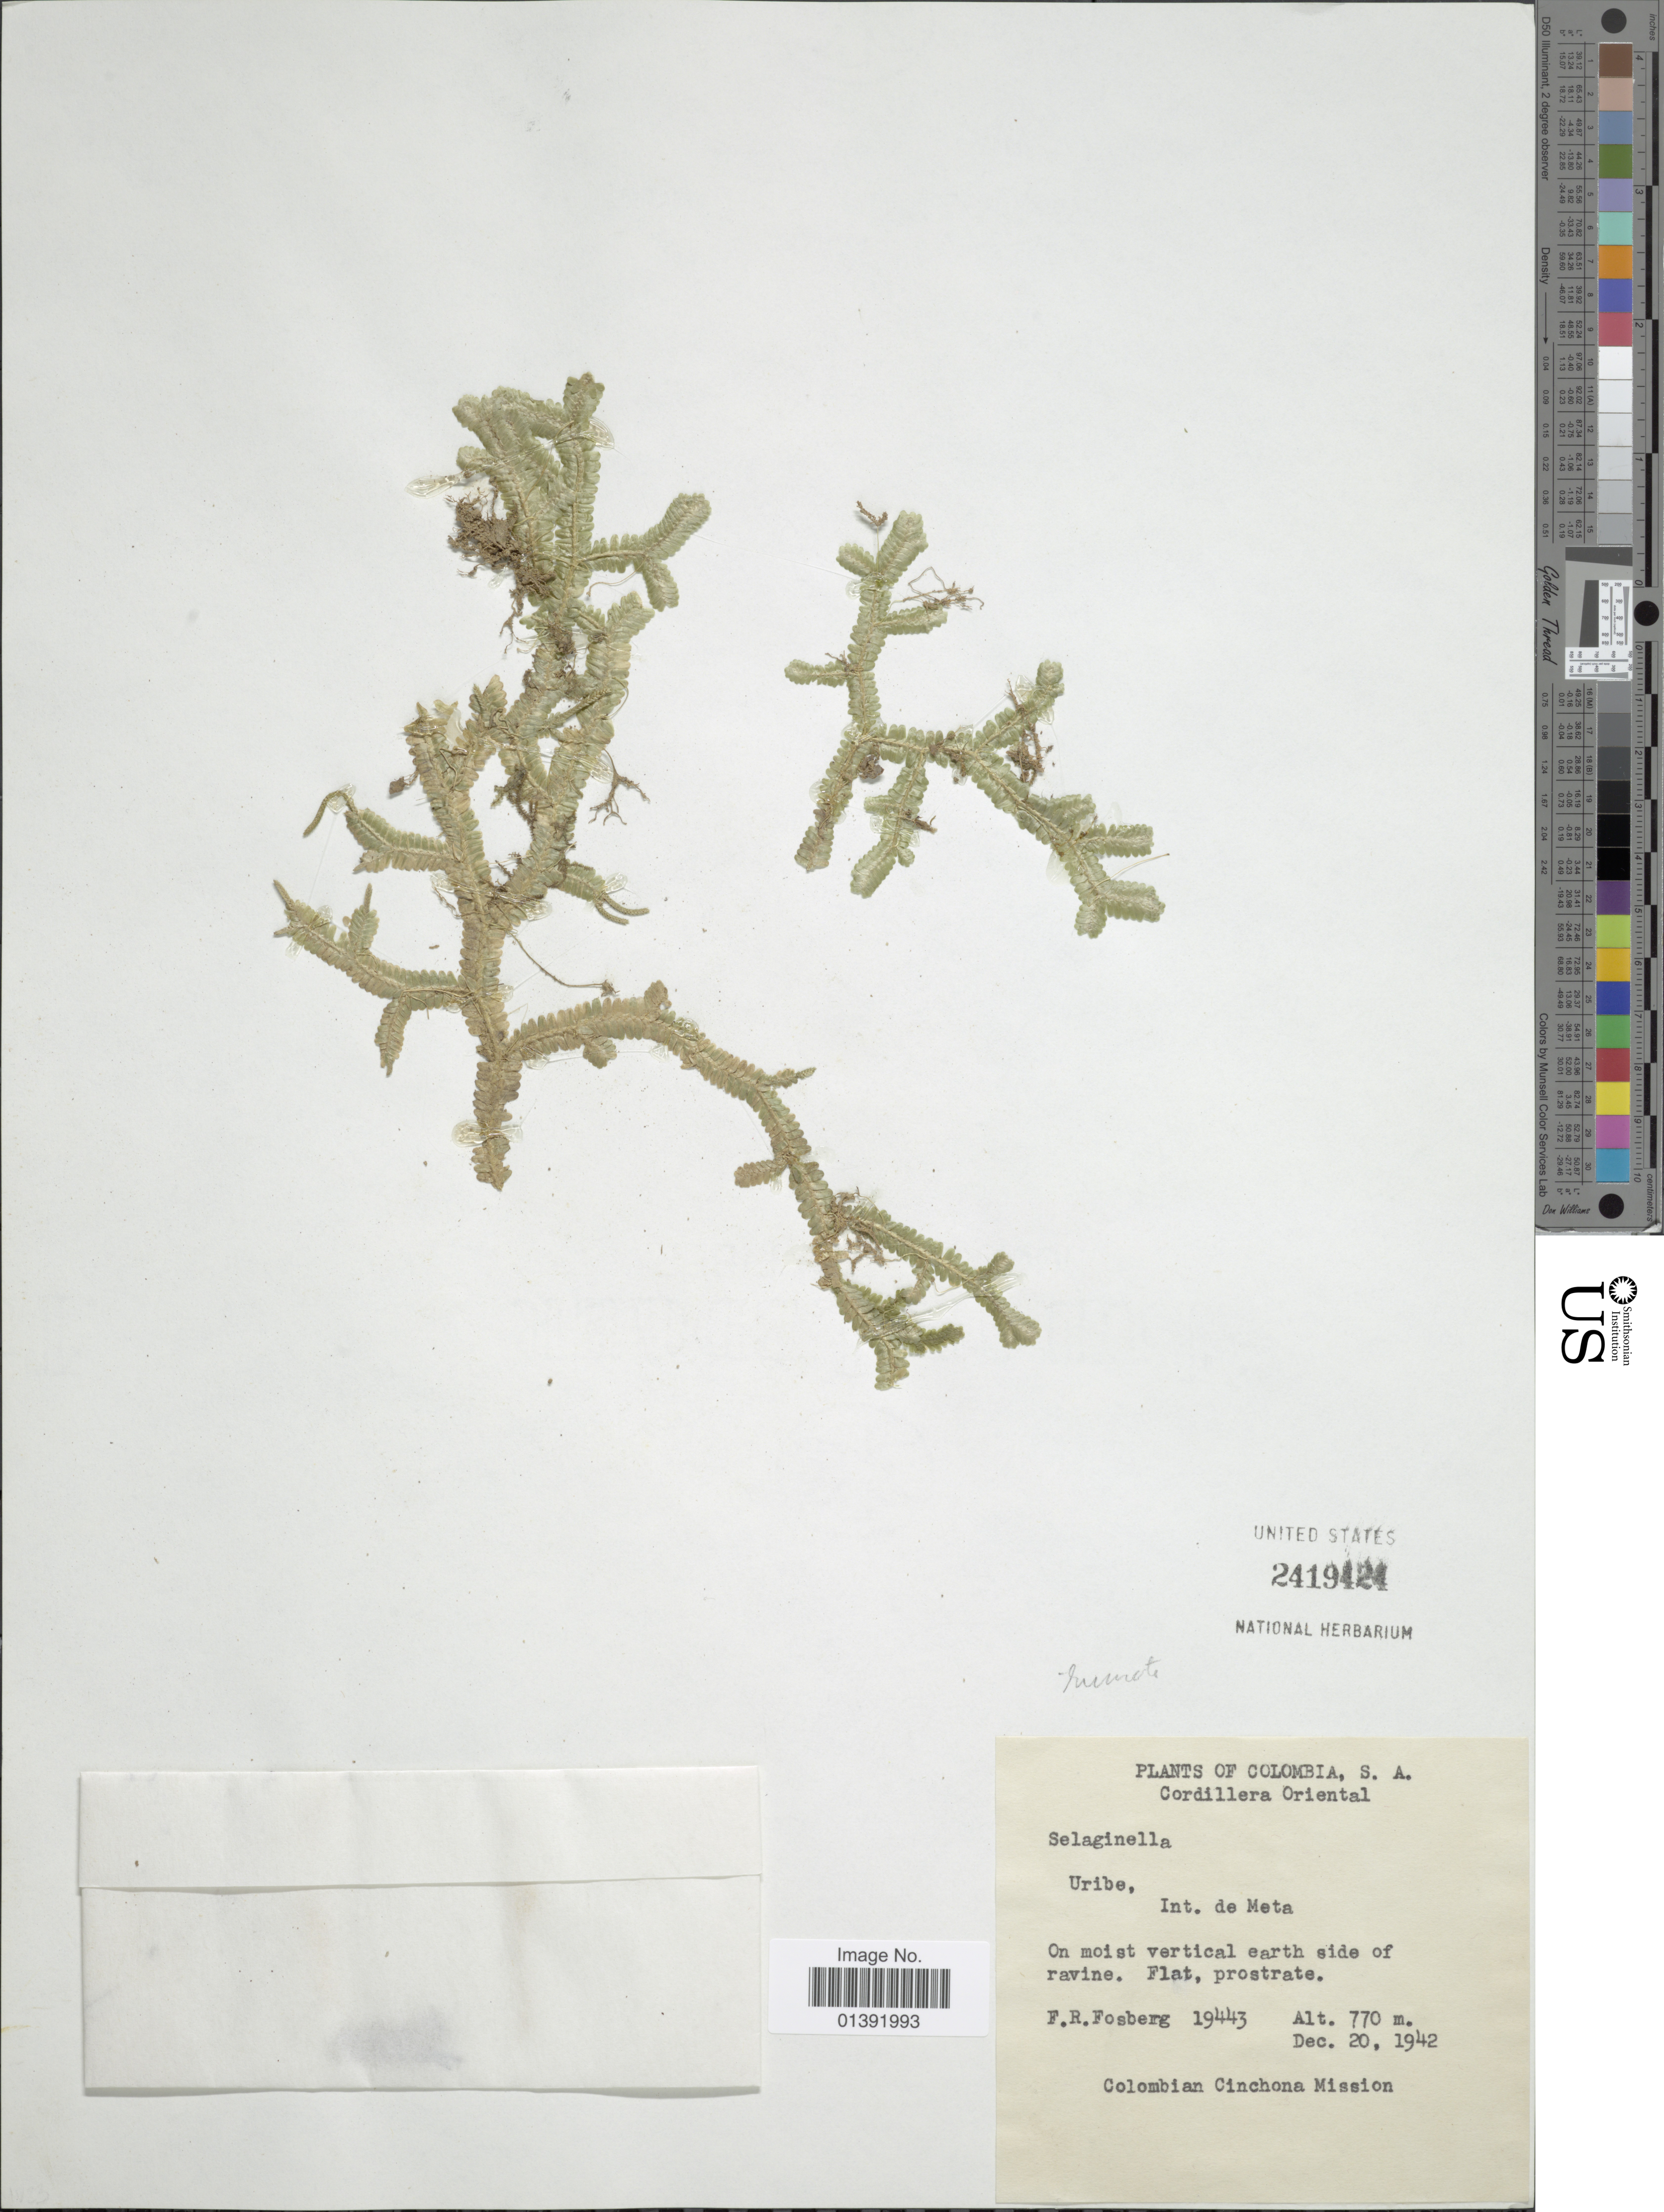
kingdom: Plantae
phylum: Tracheophyta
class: Lycopodiopsida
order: Selaginellales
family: Selaginellaceae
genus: Selaginella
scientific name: Selaginella truncata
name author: H. Karst. ex A. Braun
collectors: F. R. Fosberg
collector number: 19443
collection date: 1942-12-20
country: Colombia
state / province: Meta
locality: Cordillera Oriental, Uribe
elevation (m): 770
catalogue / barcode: US 2419424